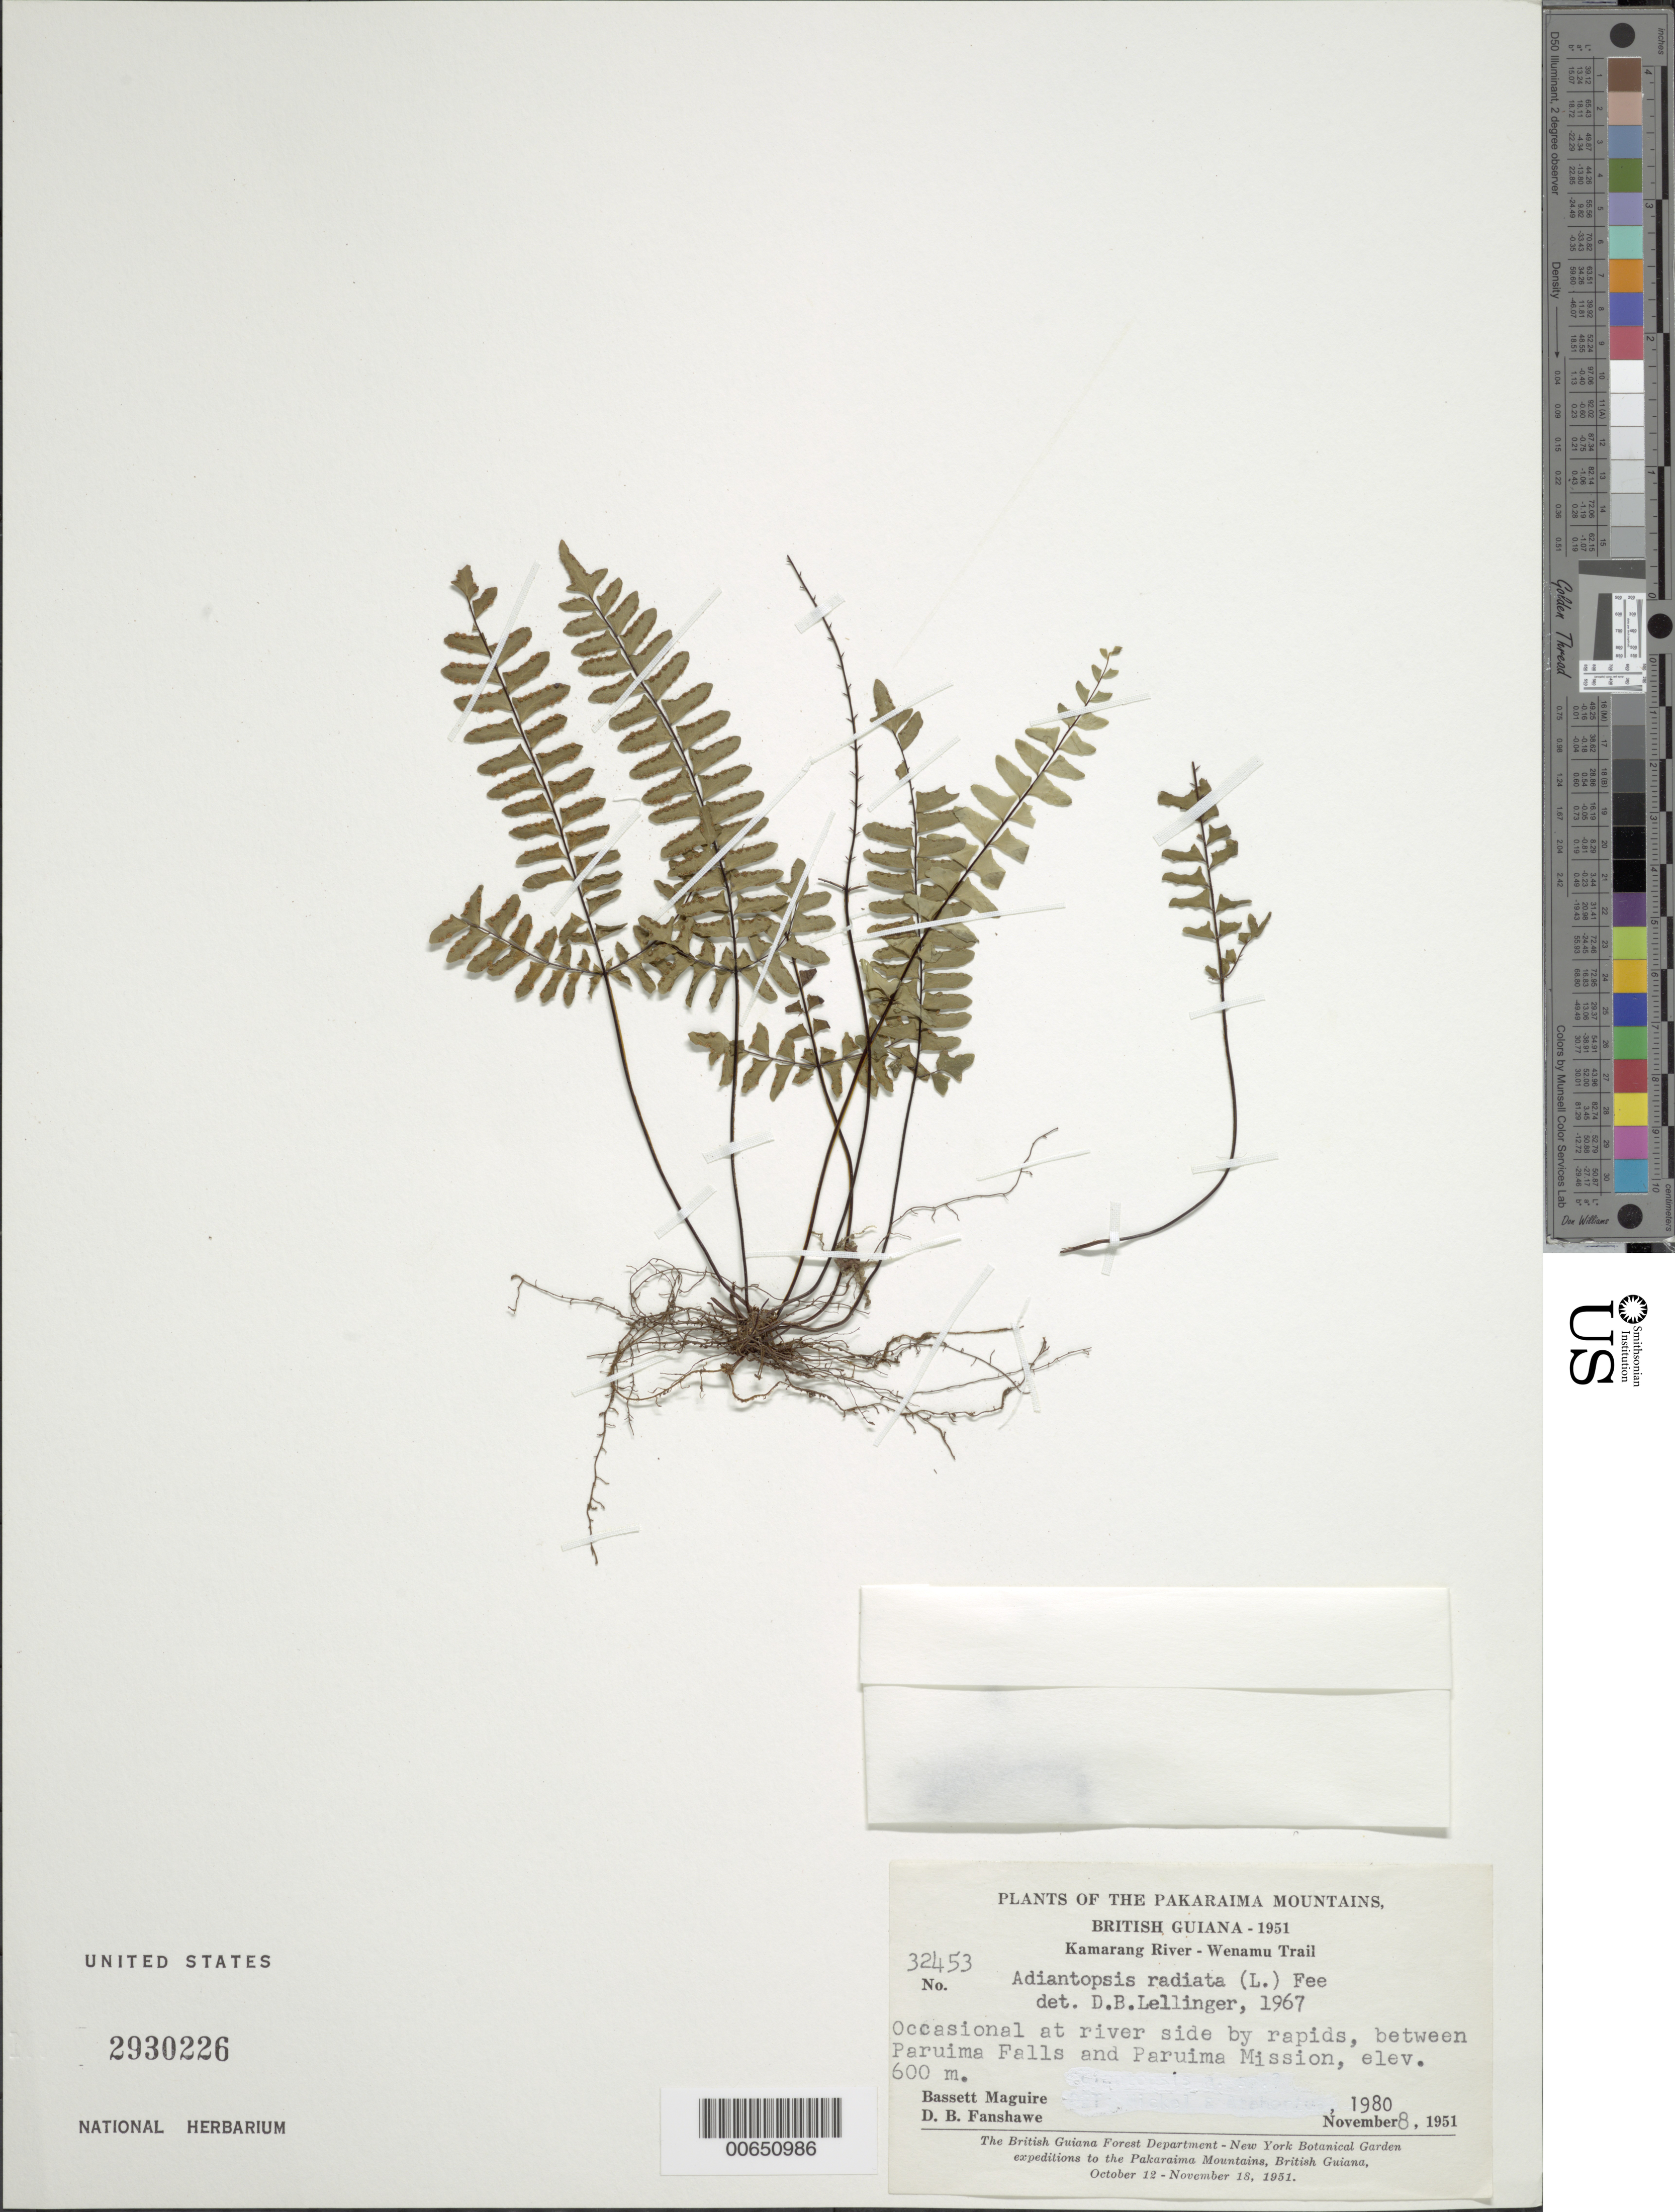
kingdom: Plantae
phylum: Tracheophyta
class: Polypodiopsida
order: Polypodiales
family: Pteridaceae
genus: Adiantopsis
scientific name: Adiantopsis radiata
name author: (L.) Fée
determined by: Lellinger, David B., (BOT), Smithsonian Institution - National Museum of Natural History (UNITED STATES)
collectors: B. Maguire & D. B. Fanshawe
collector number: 32453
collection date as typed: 8-Nov-51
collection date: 1951-11-08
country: Guyana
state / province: Cuyuni-Mazaruni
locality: Kamarang R., Wenamu trail, between Paruima Falls and Paruima Mission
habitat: Riverside by rapids.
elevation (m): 600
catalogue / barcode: US 2930226